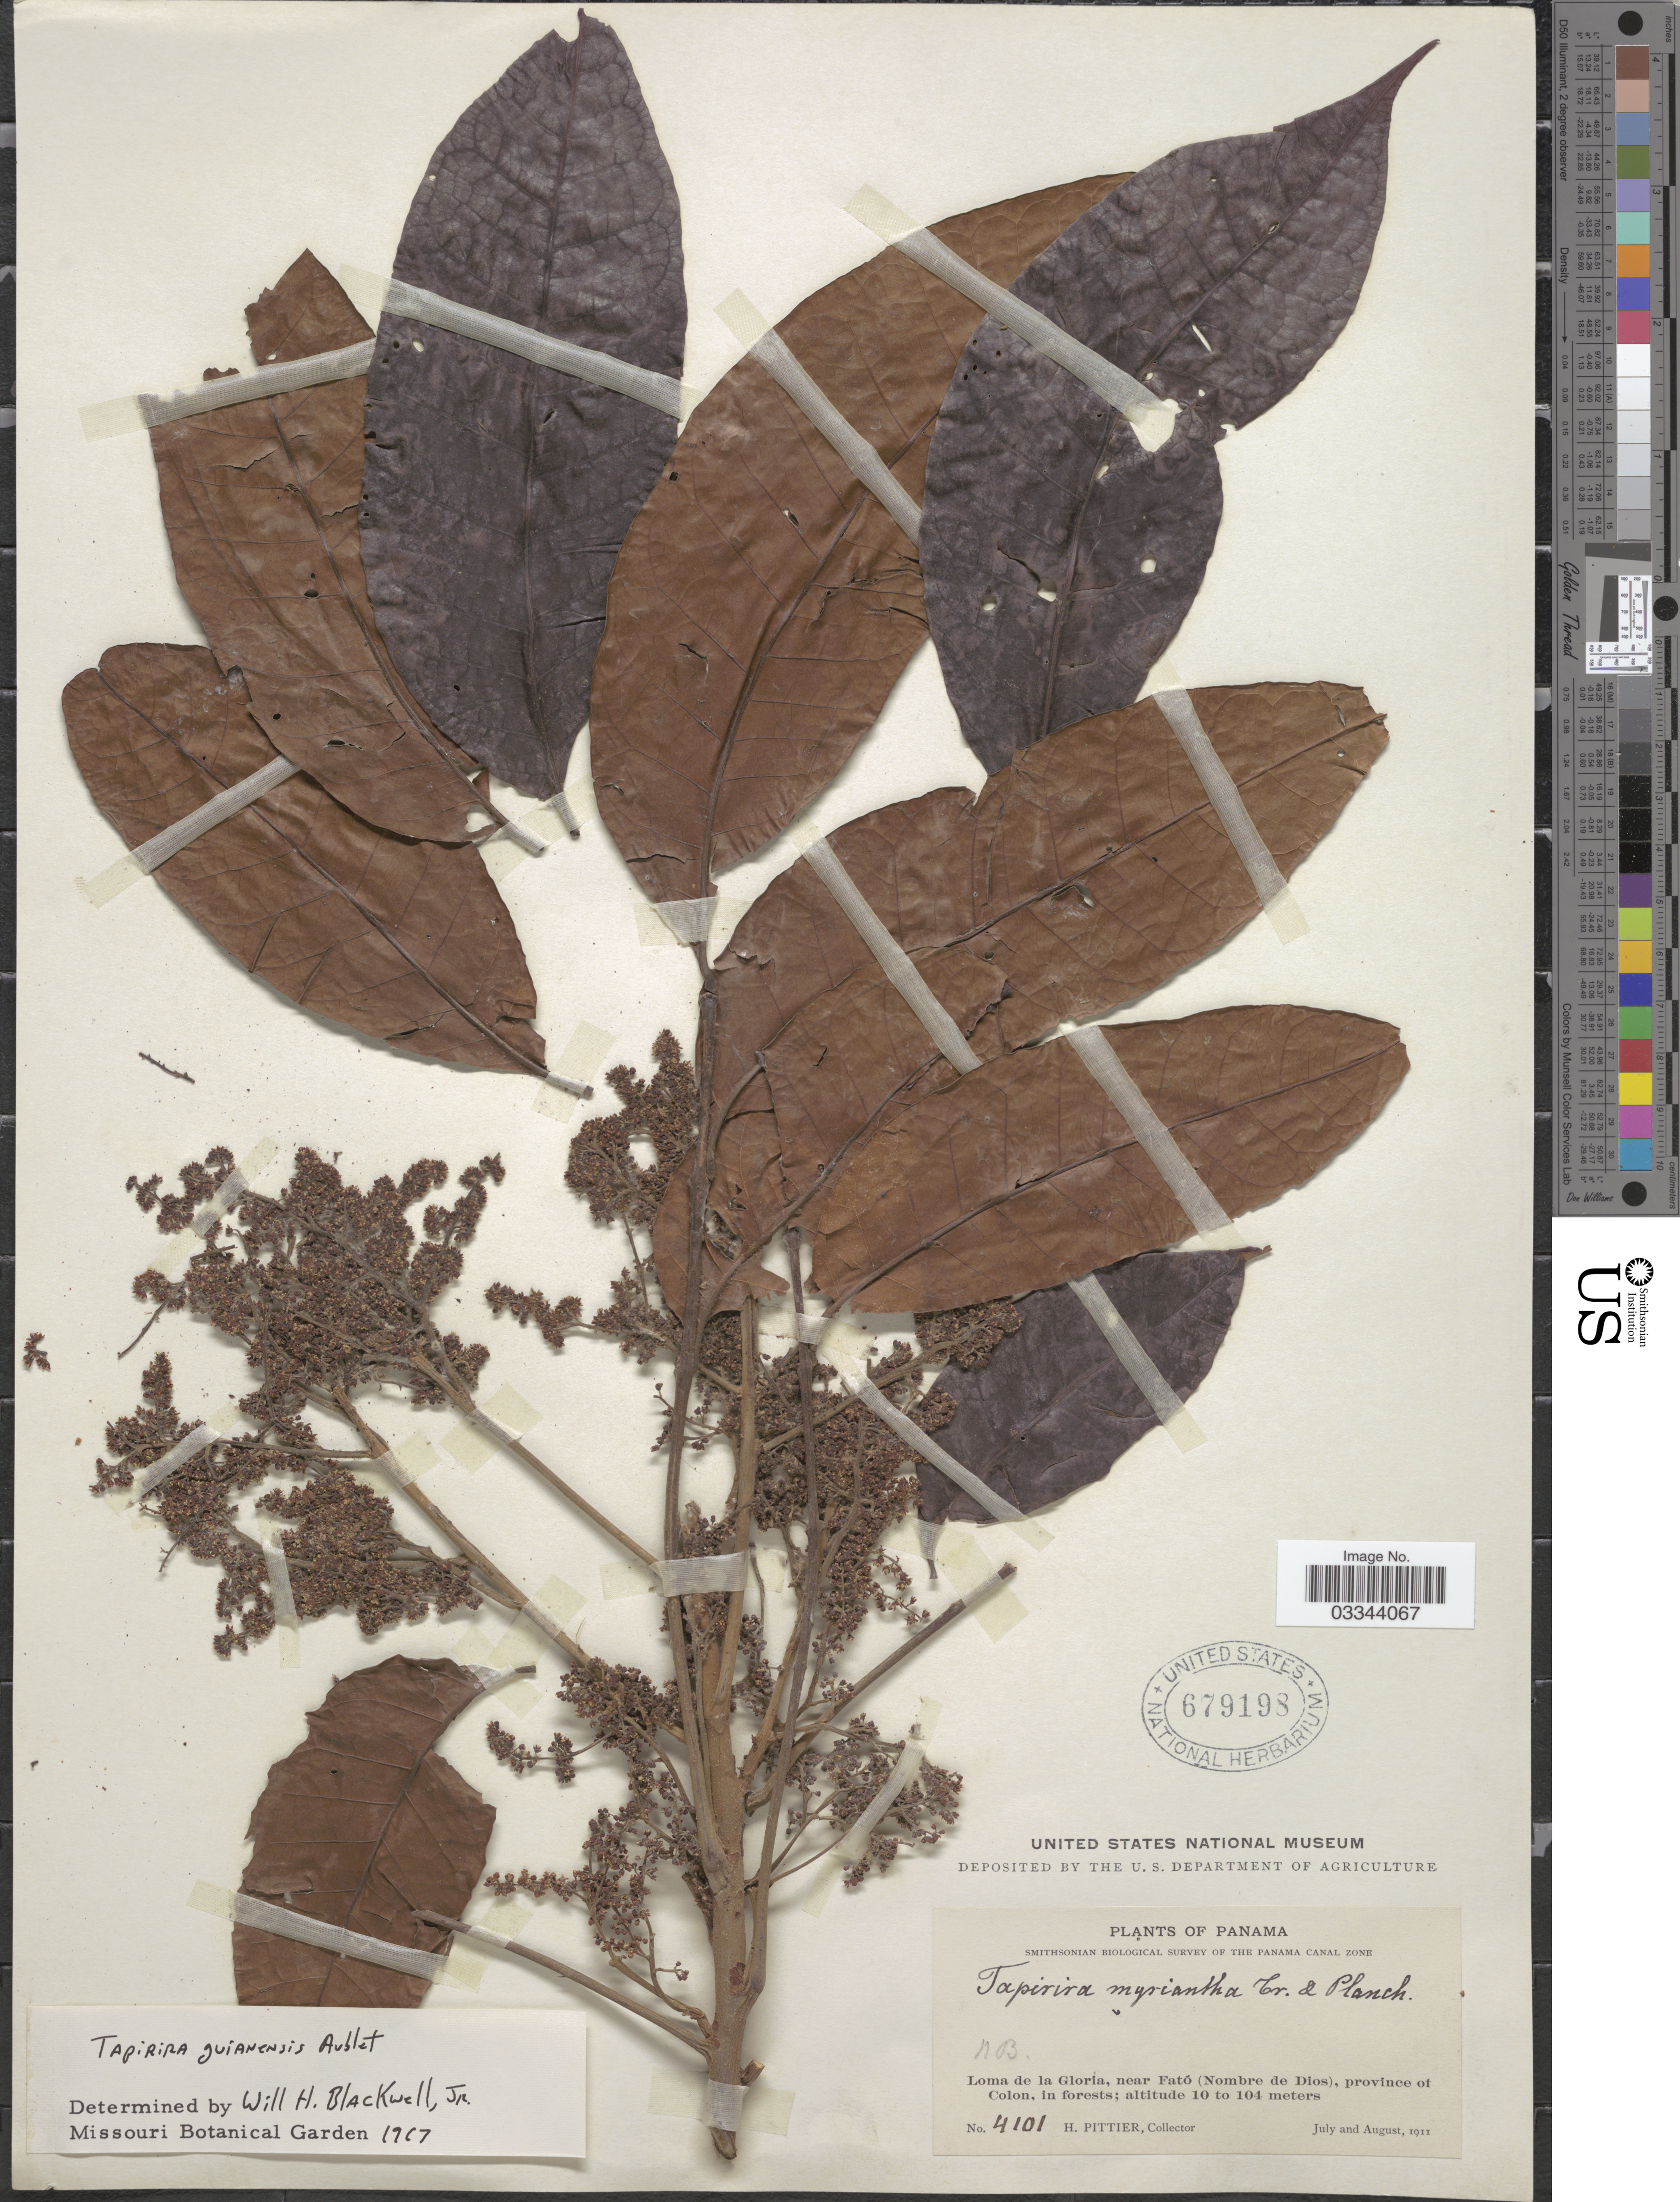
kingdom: Plantae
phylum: Tracheophyta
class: Magnoliopsida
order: Sapindales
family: Anacardiaceae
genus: Tapirira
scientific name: Tapirira guianensis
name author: Aubl.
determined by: Mitchell, John D.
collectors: H. F. Pittier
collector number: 4101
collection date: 1911-07/1911-08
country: Panama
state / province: Colón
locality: Loma de la Gloria, near Fató (Nombre de Dios).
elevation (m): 10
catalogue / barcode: US 679198